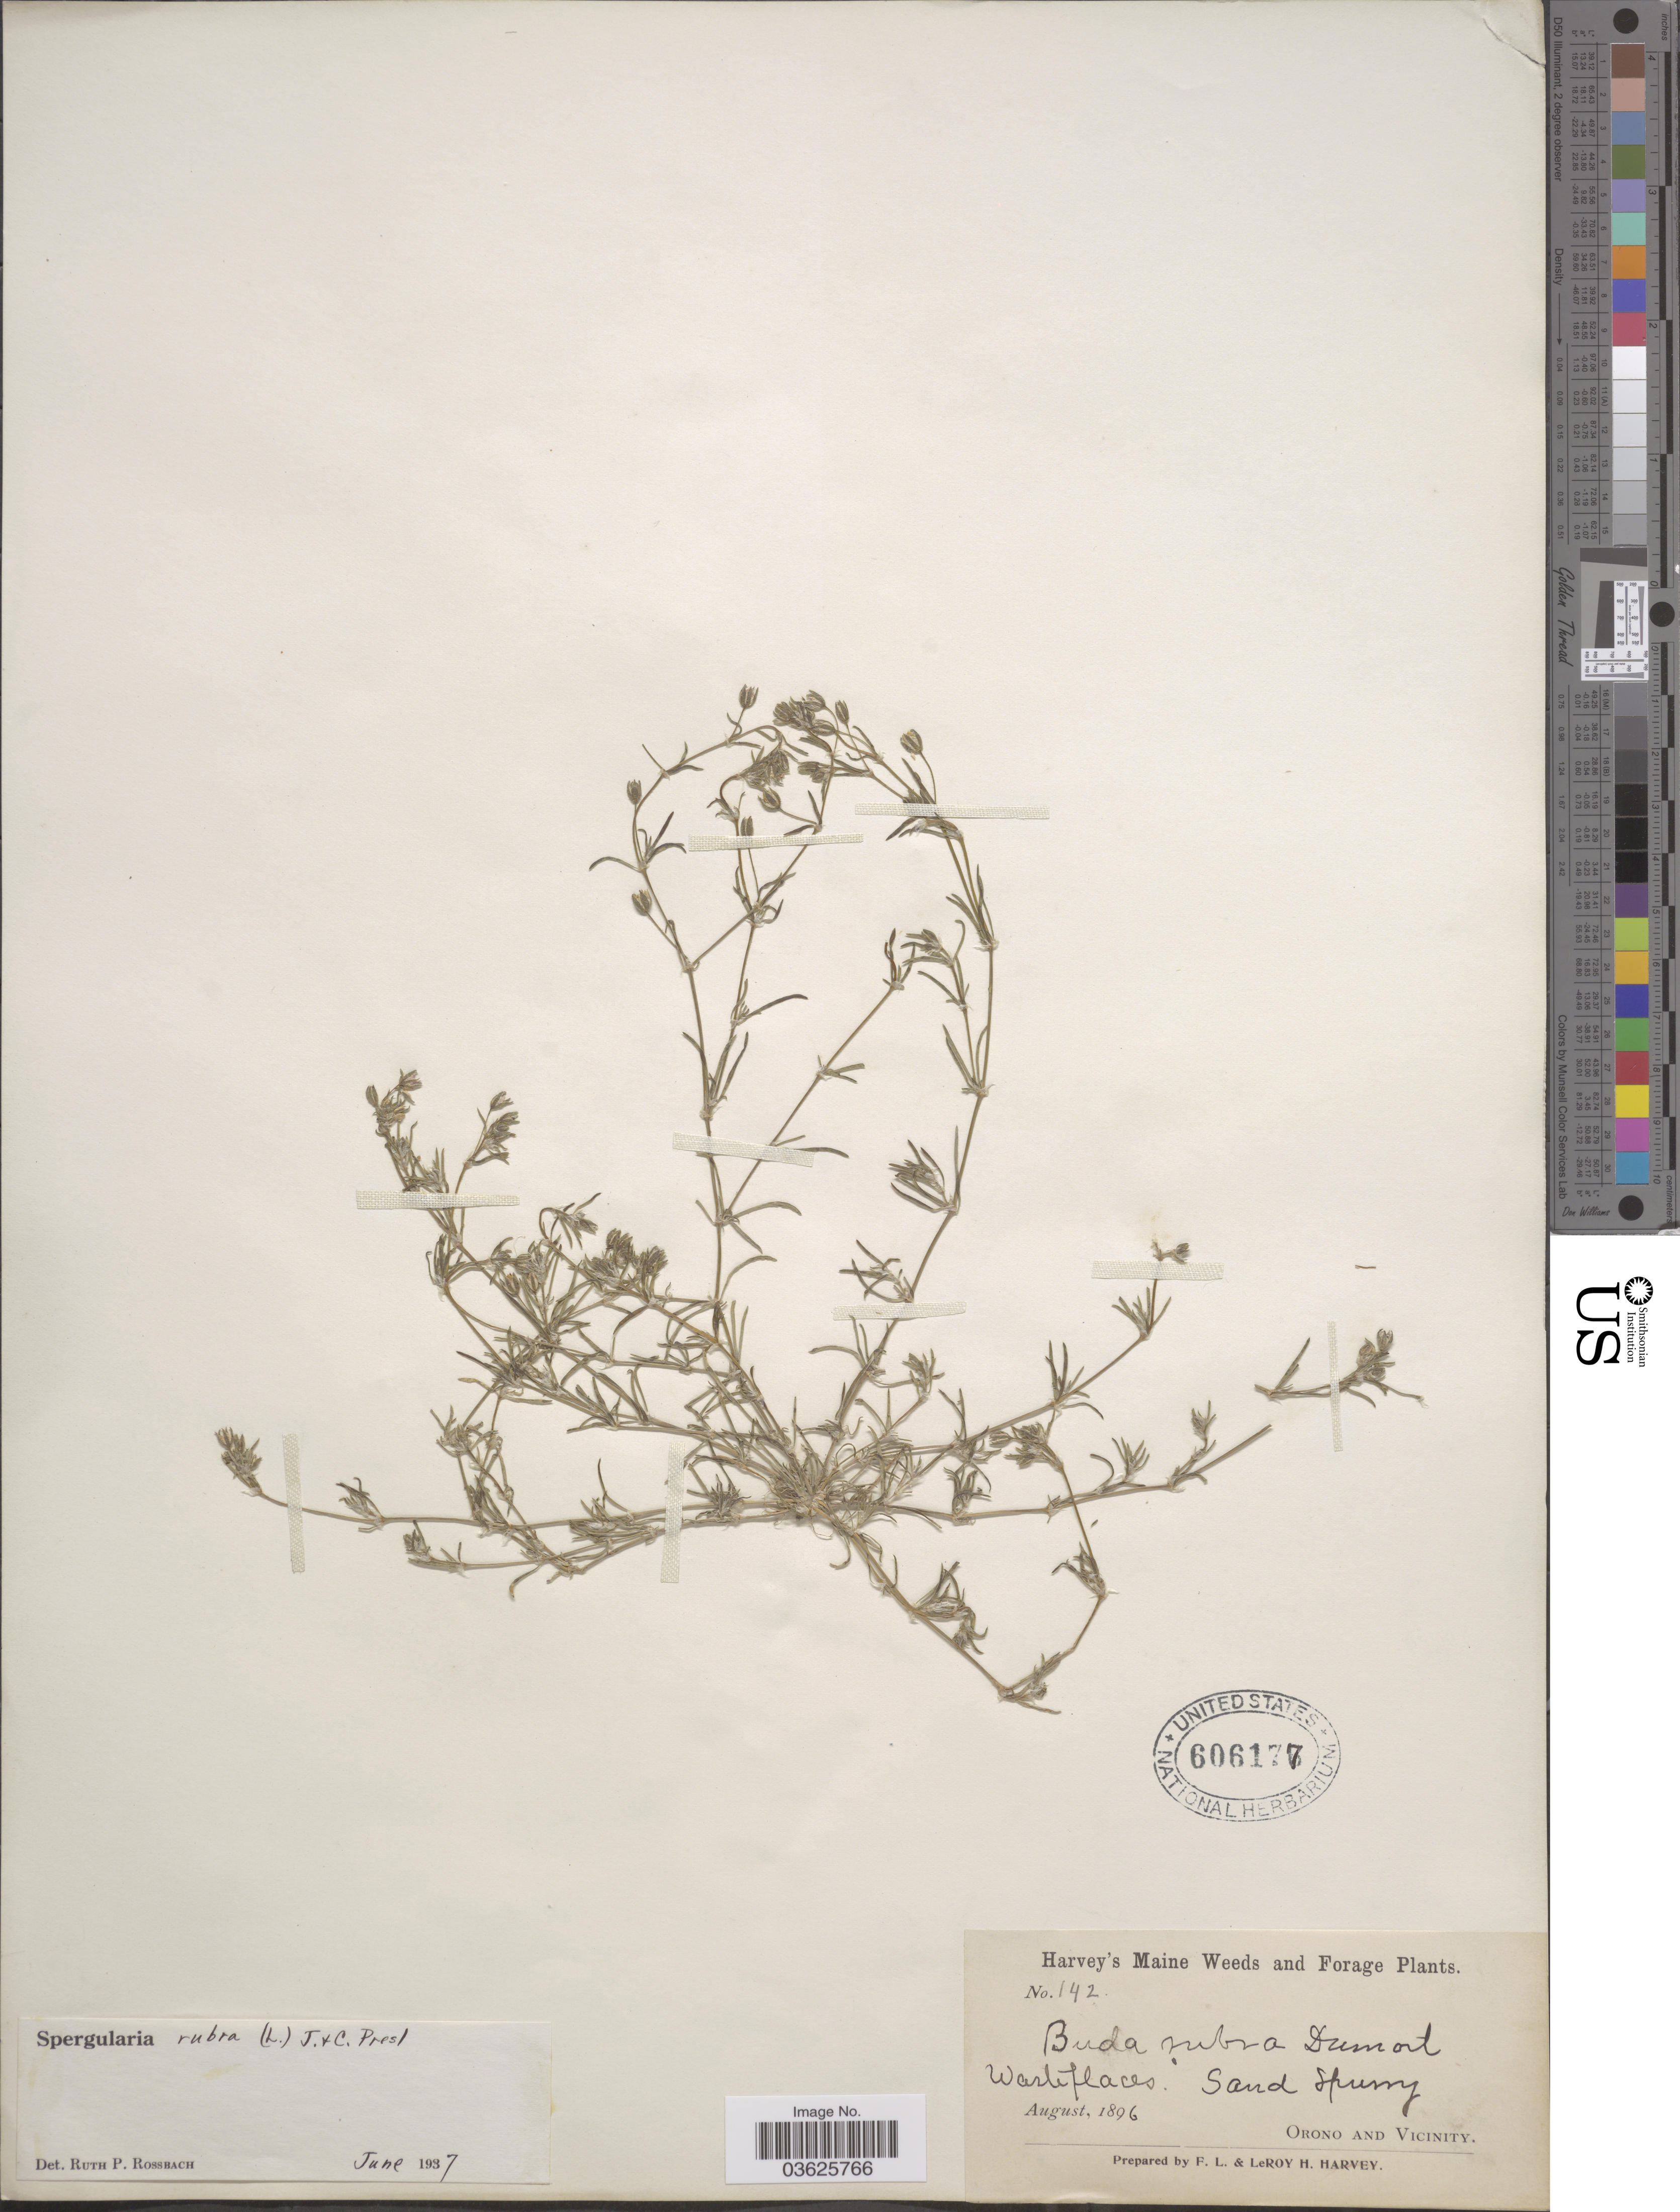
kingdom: Plantae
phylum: Tracheophyta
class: Magnoliopsida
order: Caryophyllales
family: Caryophyllaceae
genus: Spergularia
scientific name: Spergularia rubra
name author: (L.) J. Presl & C. Presl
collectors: L. H. Harvey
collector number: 142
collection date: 1896-08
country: United States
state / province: Maine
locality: Orono and Vicinity.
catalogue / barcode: US 606177